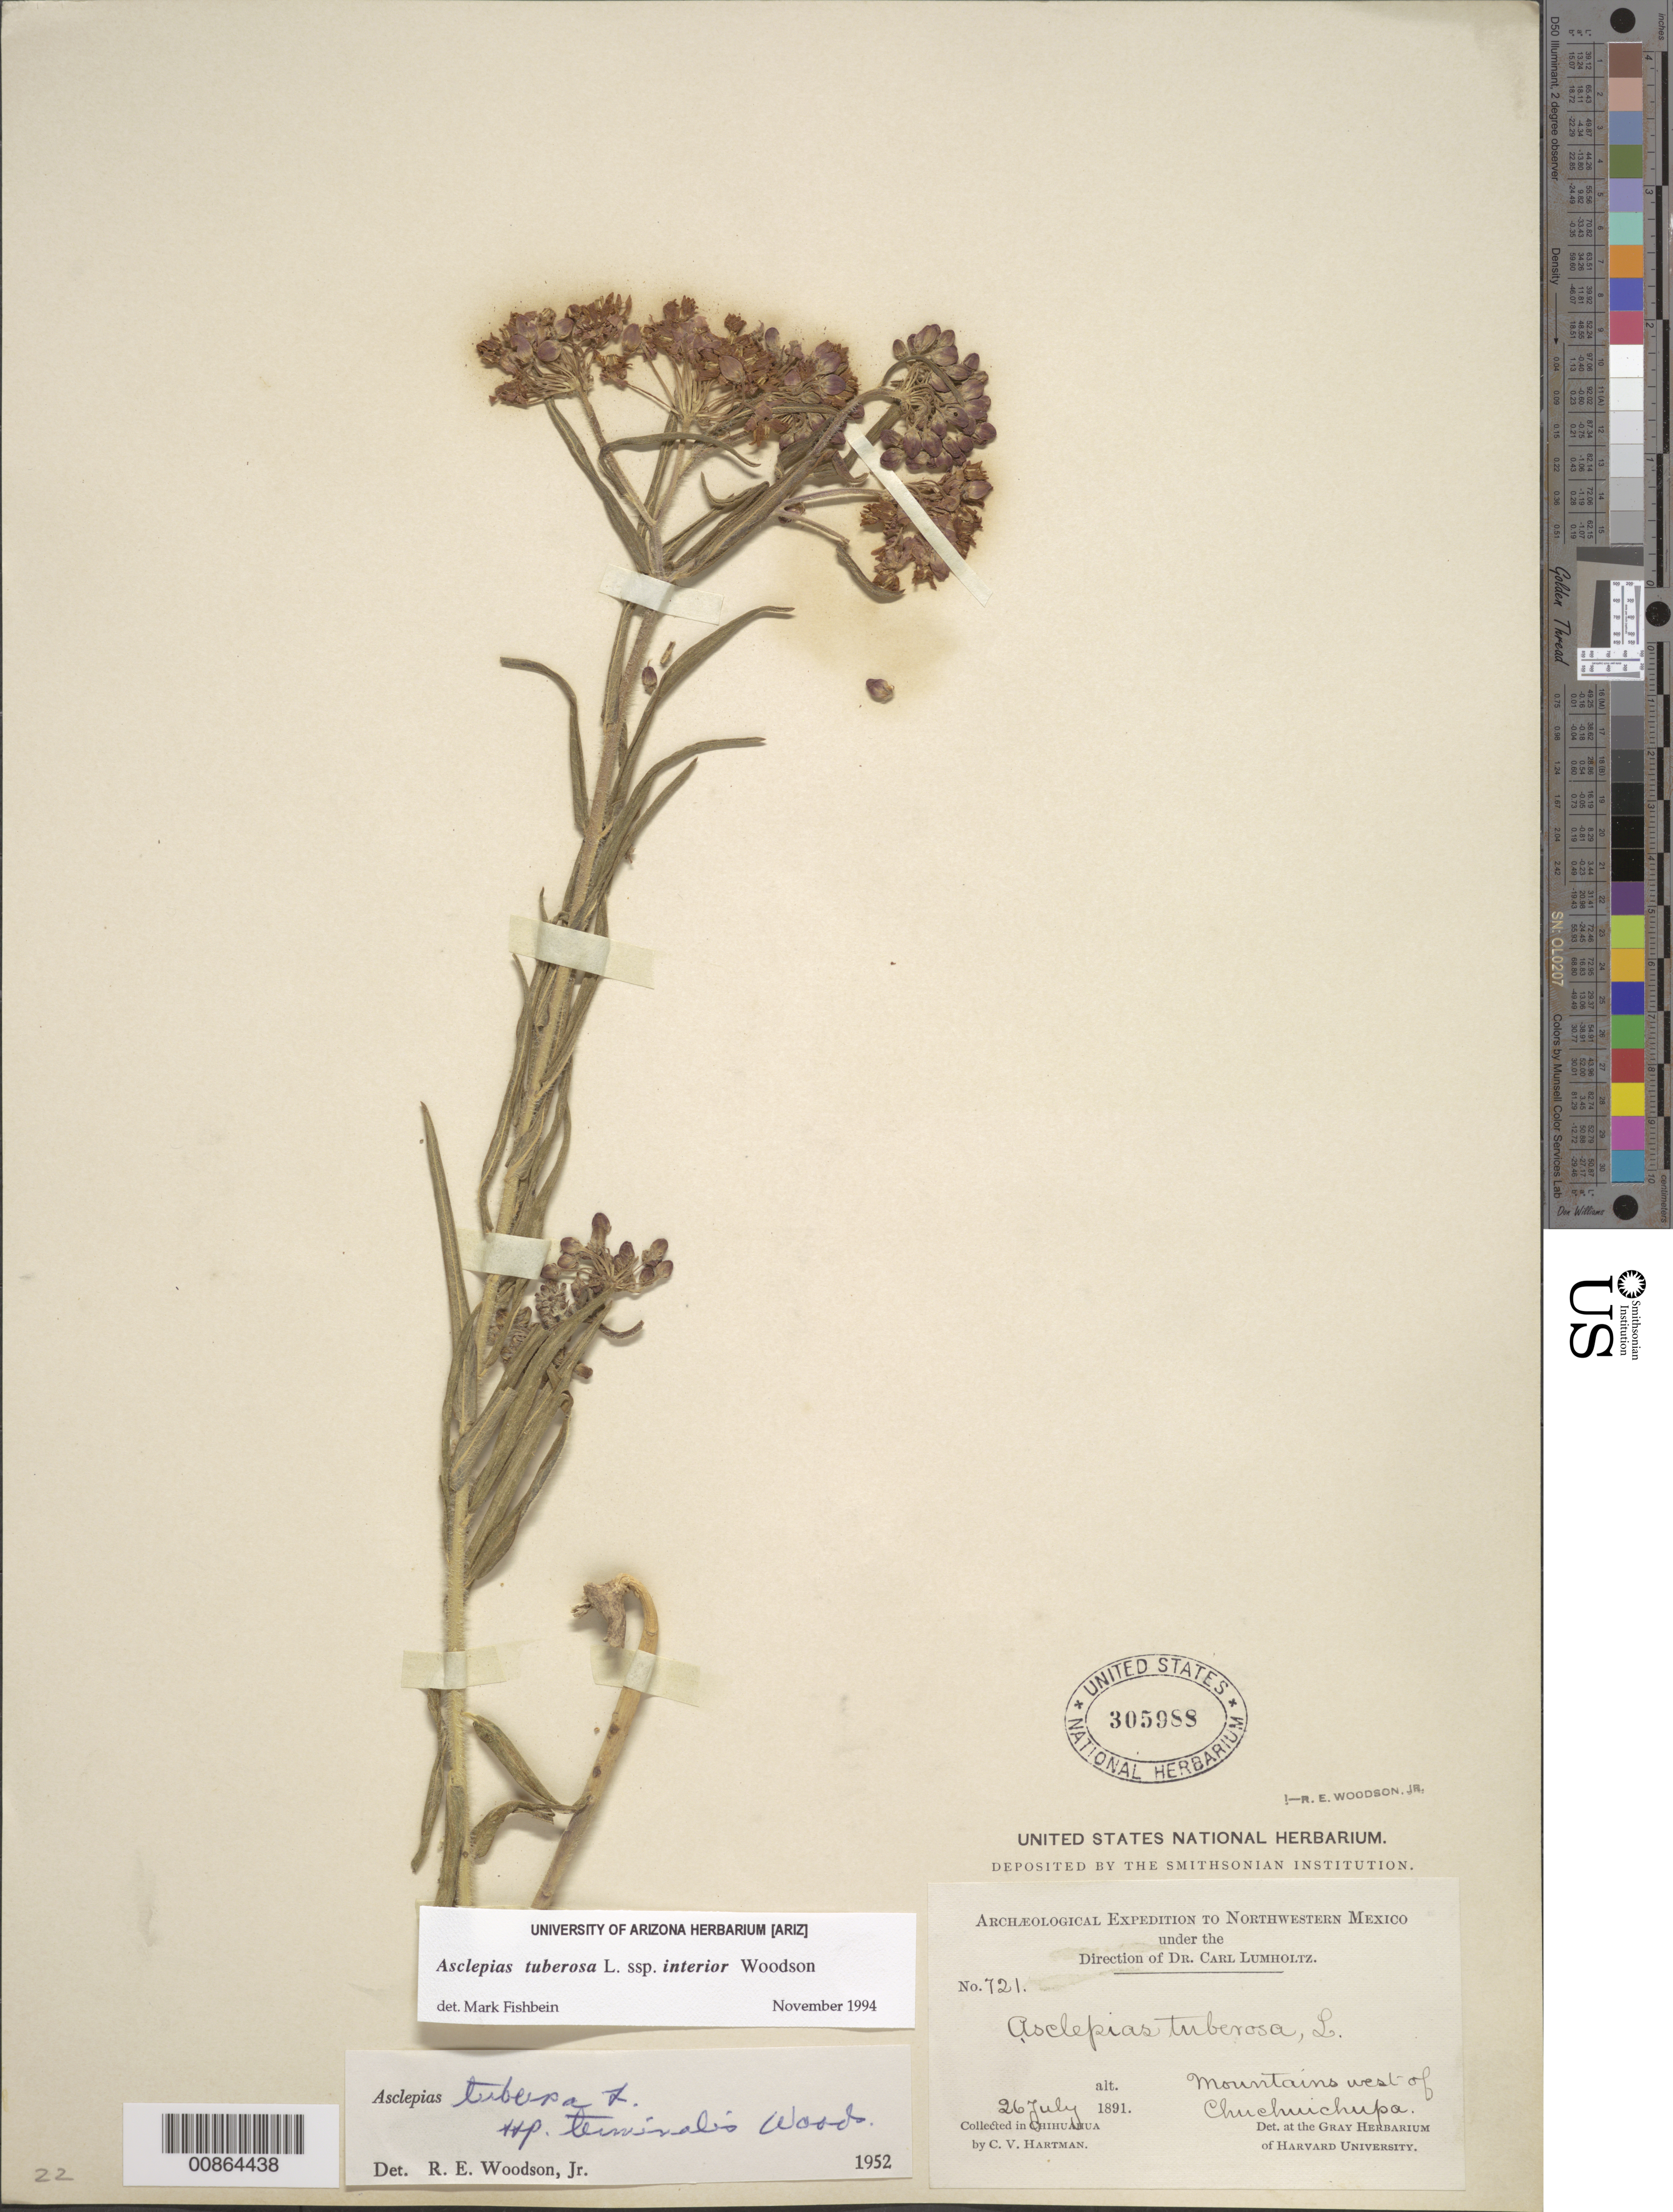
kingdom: Plantae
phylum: Tracheophyta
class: Magnoliopsida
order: Gentianales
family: Apocynaceae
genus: Asclepias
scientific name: Asclepias tuberosa subsp. interior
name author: Woodson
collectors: C. V. Hartman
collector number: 721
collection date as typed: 26 Jul 1891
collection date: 1891-07-26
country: Mexico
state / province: Chihuahua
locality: Mountains west of Chuchuichupa, Chihuahua.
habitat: Mountains.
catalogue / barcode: US 305988